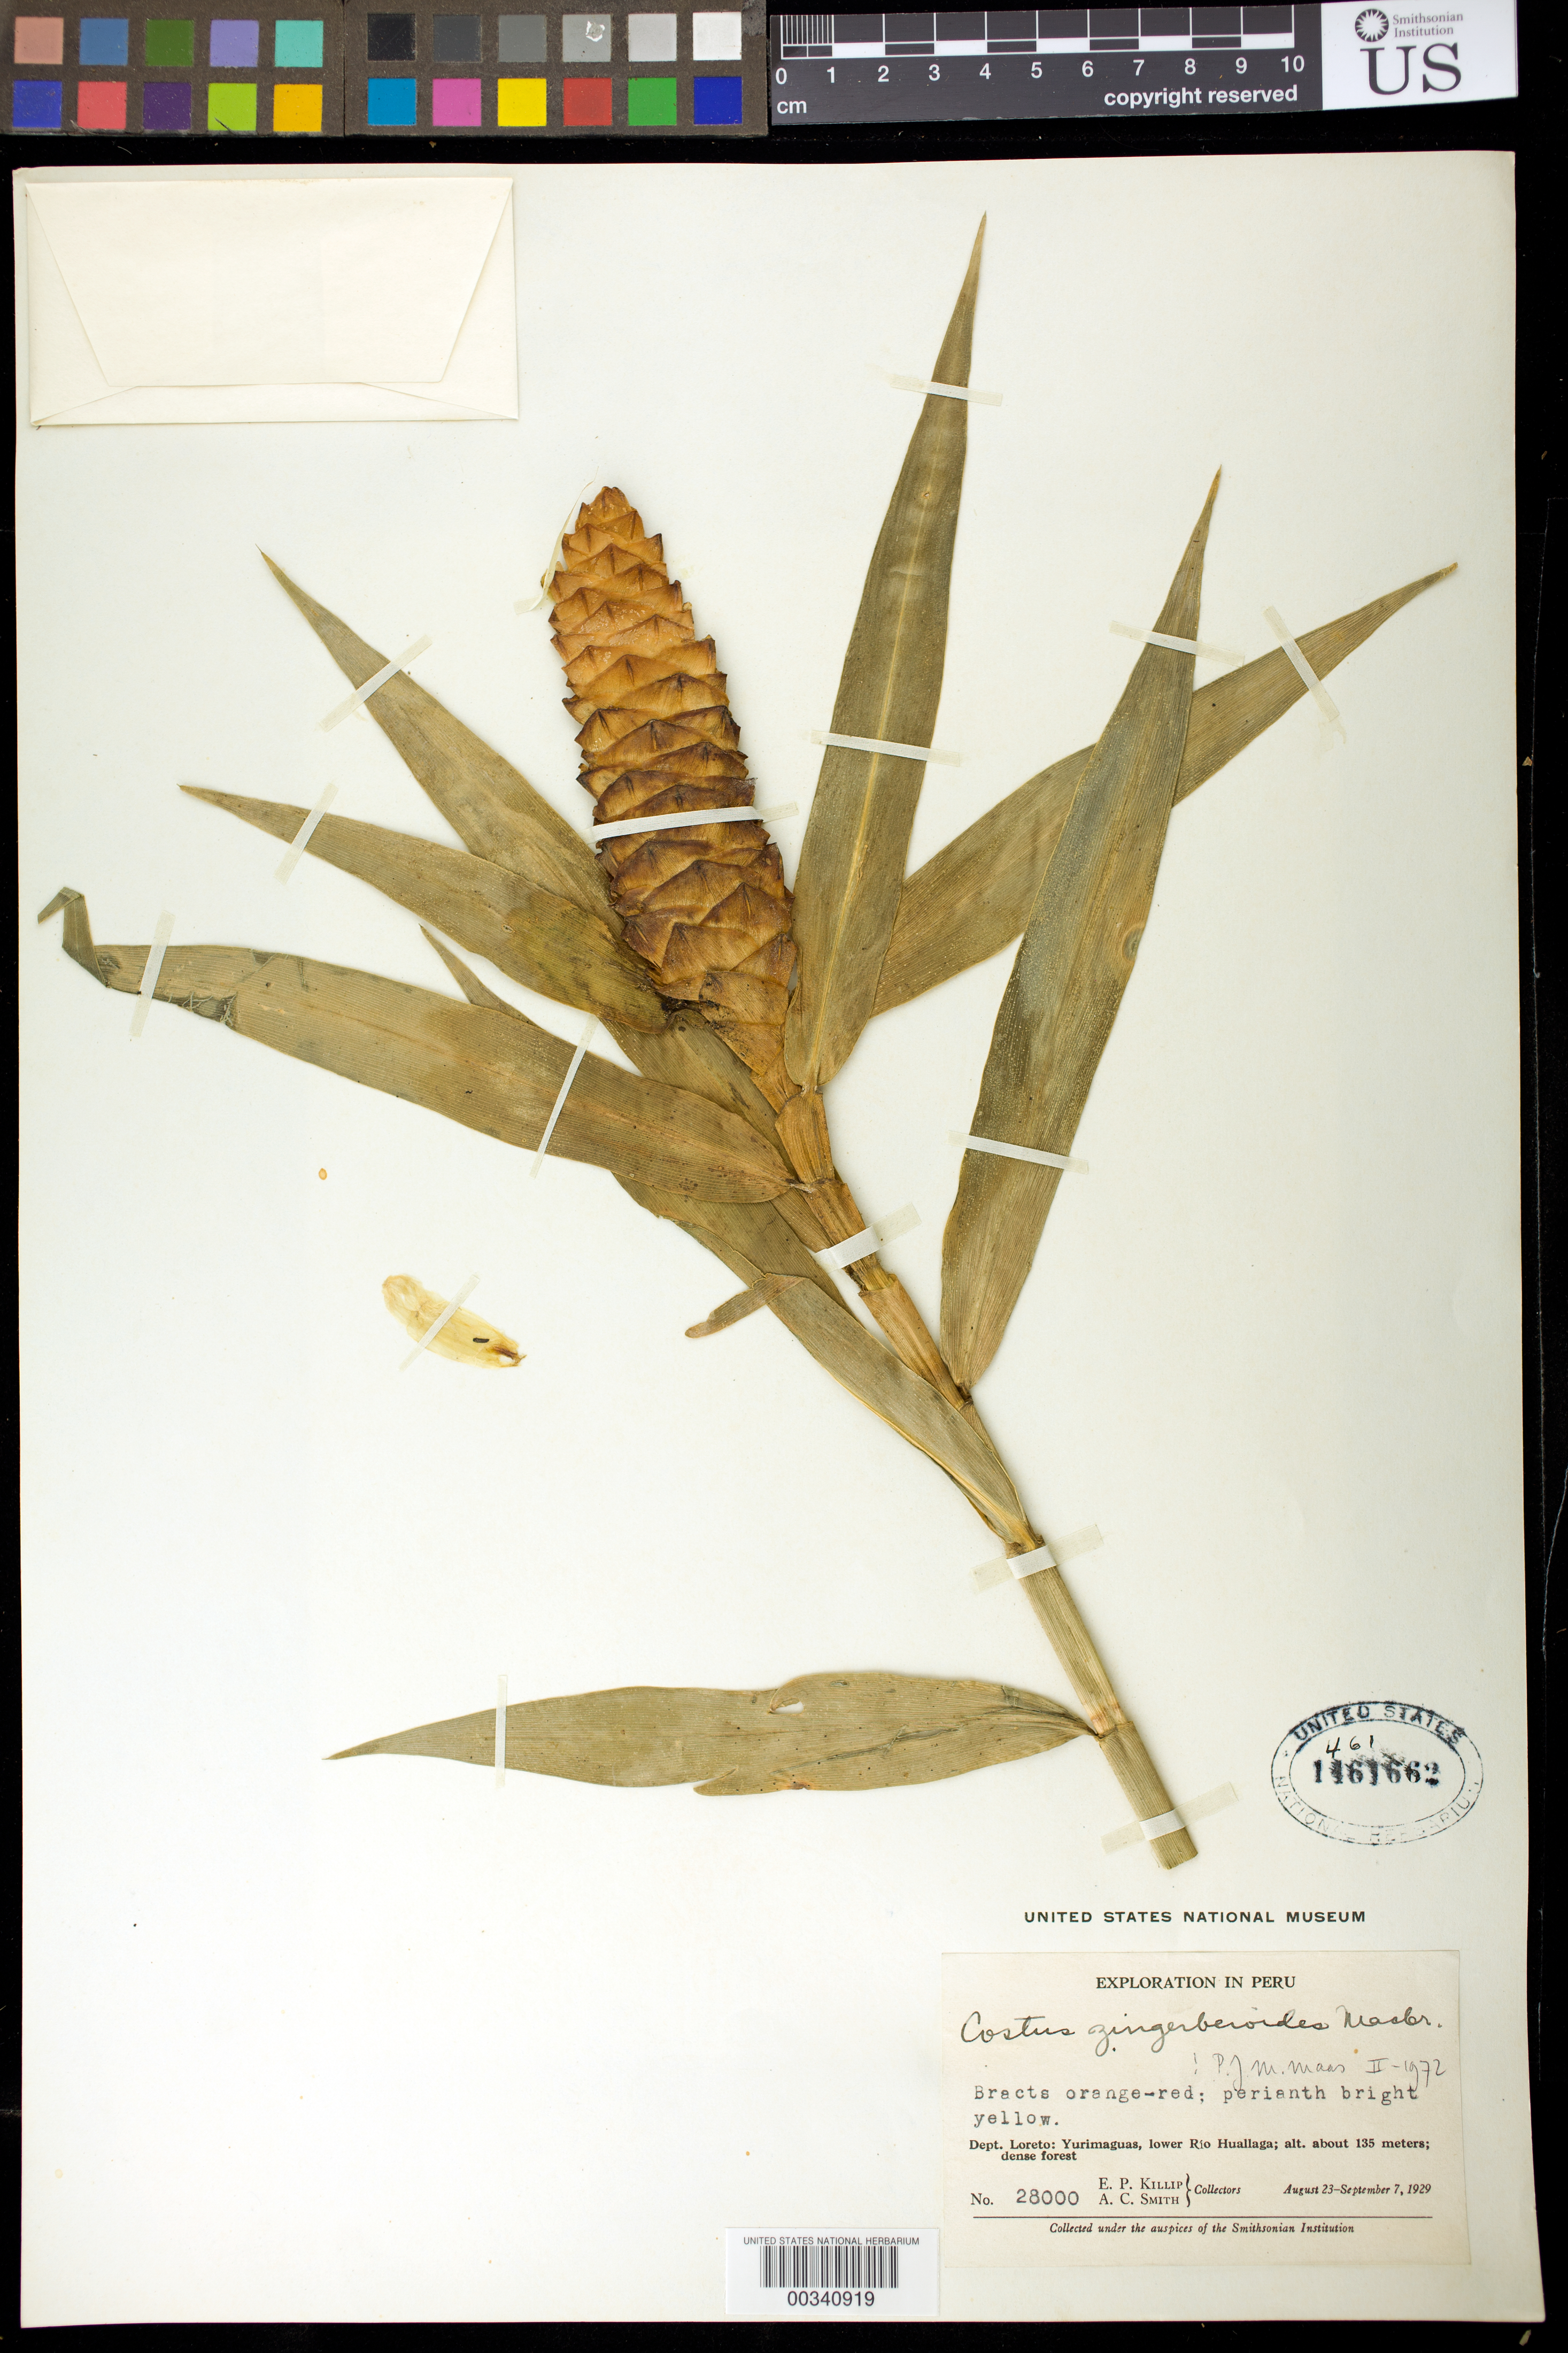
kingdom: Plantae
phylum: Tracheophyta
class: Liliopsida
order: Zingiberales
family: Costaceae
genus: Costus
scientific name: Costus zingiberoides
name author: J.F. Macbr.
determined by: Maas, Paul J. M.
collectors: E. P. Killip & A. C. Smith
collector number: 28000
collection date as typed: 23 Aug 1929 to 07 Sep 1929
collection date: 1929-08-23/1929-09-07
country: Peru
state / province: Loreto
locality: Yuimaguas, lower rio huallaga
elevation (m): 135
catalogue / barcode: US 1461662